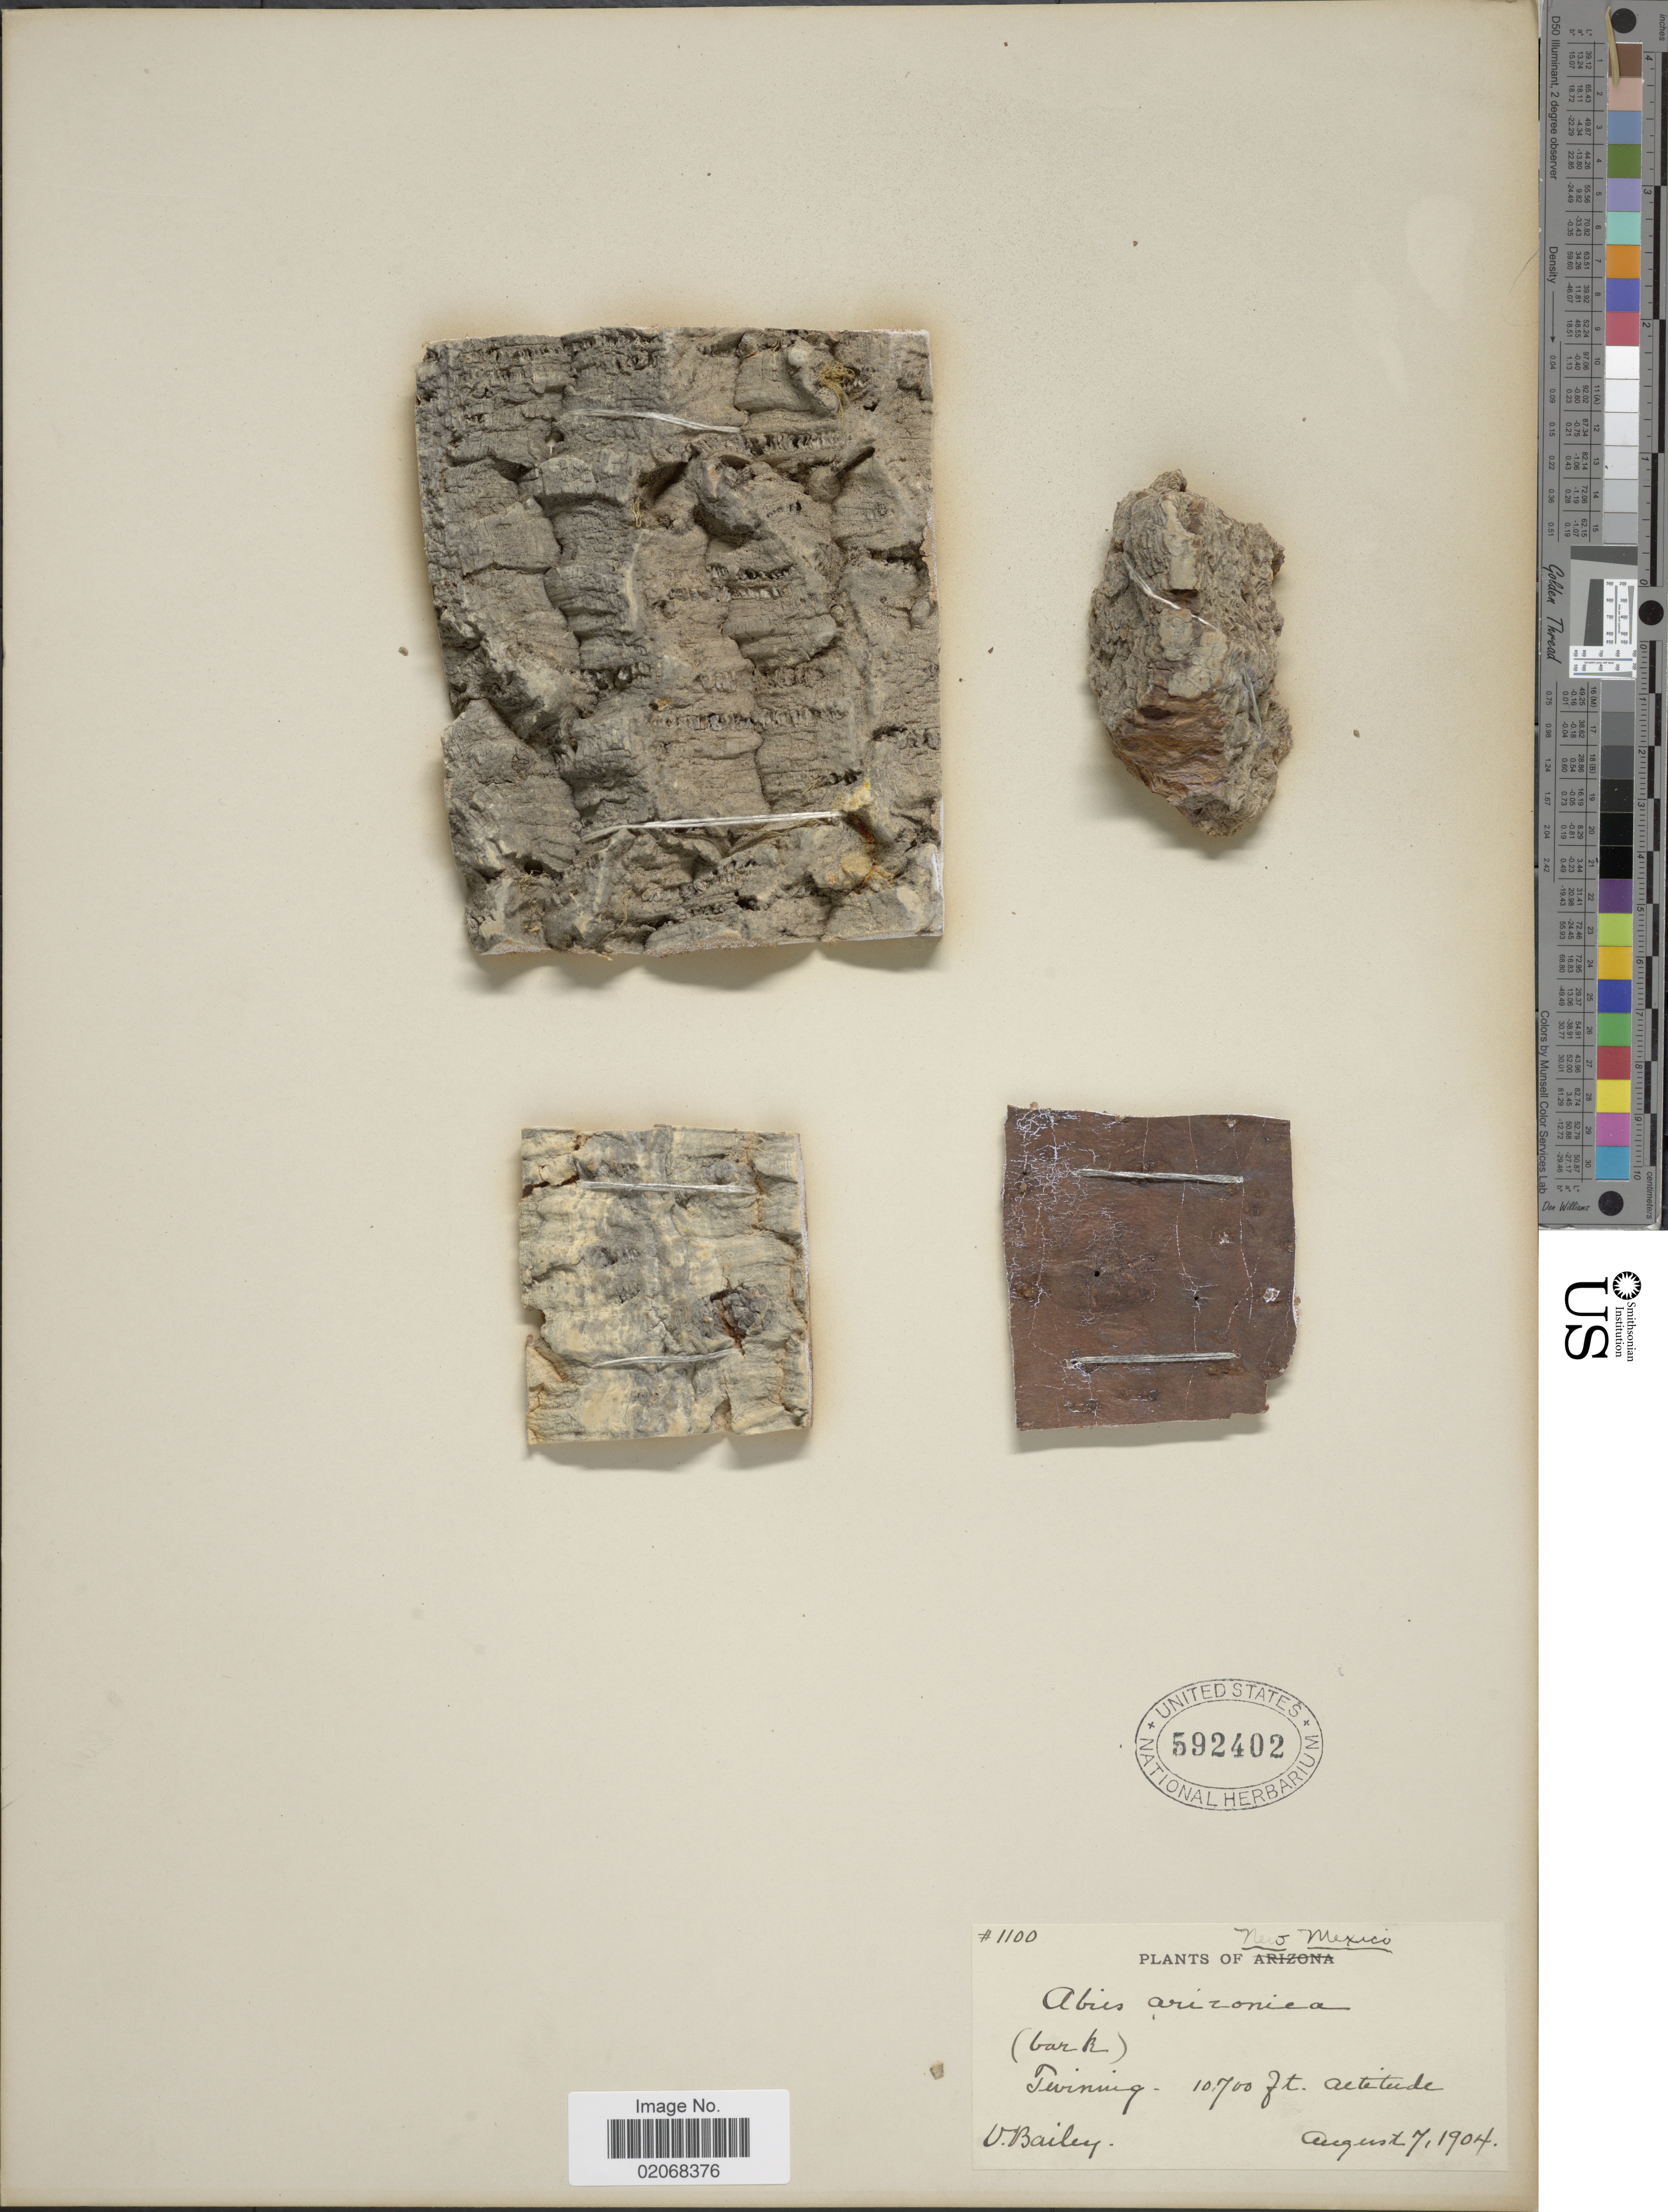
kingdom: Plantae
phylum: Tracheophyta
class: Pinopsida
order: Pinales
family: Pinaceae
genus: Abies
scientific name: Abies lasiocarpa var. arizonica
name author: (Merriam) Lemmon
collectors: V. L. Bailey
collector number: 1100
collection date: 1904-08-07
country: United States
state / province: New Mexico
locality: Twinning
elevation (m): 3261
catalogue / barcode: US 592402